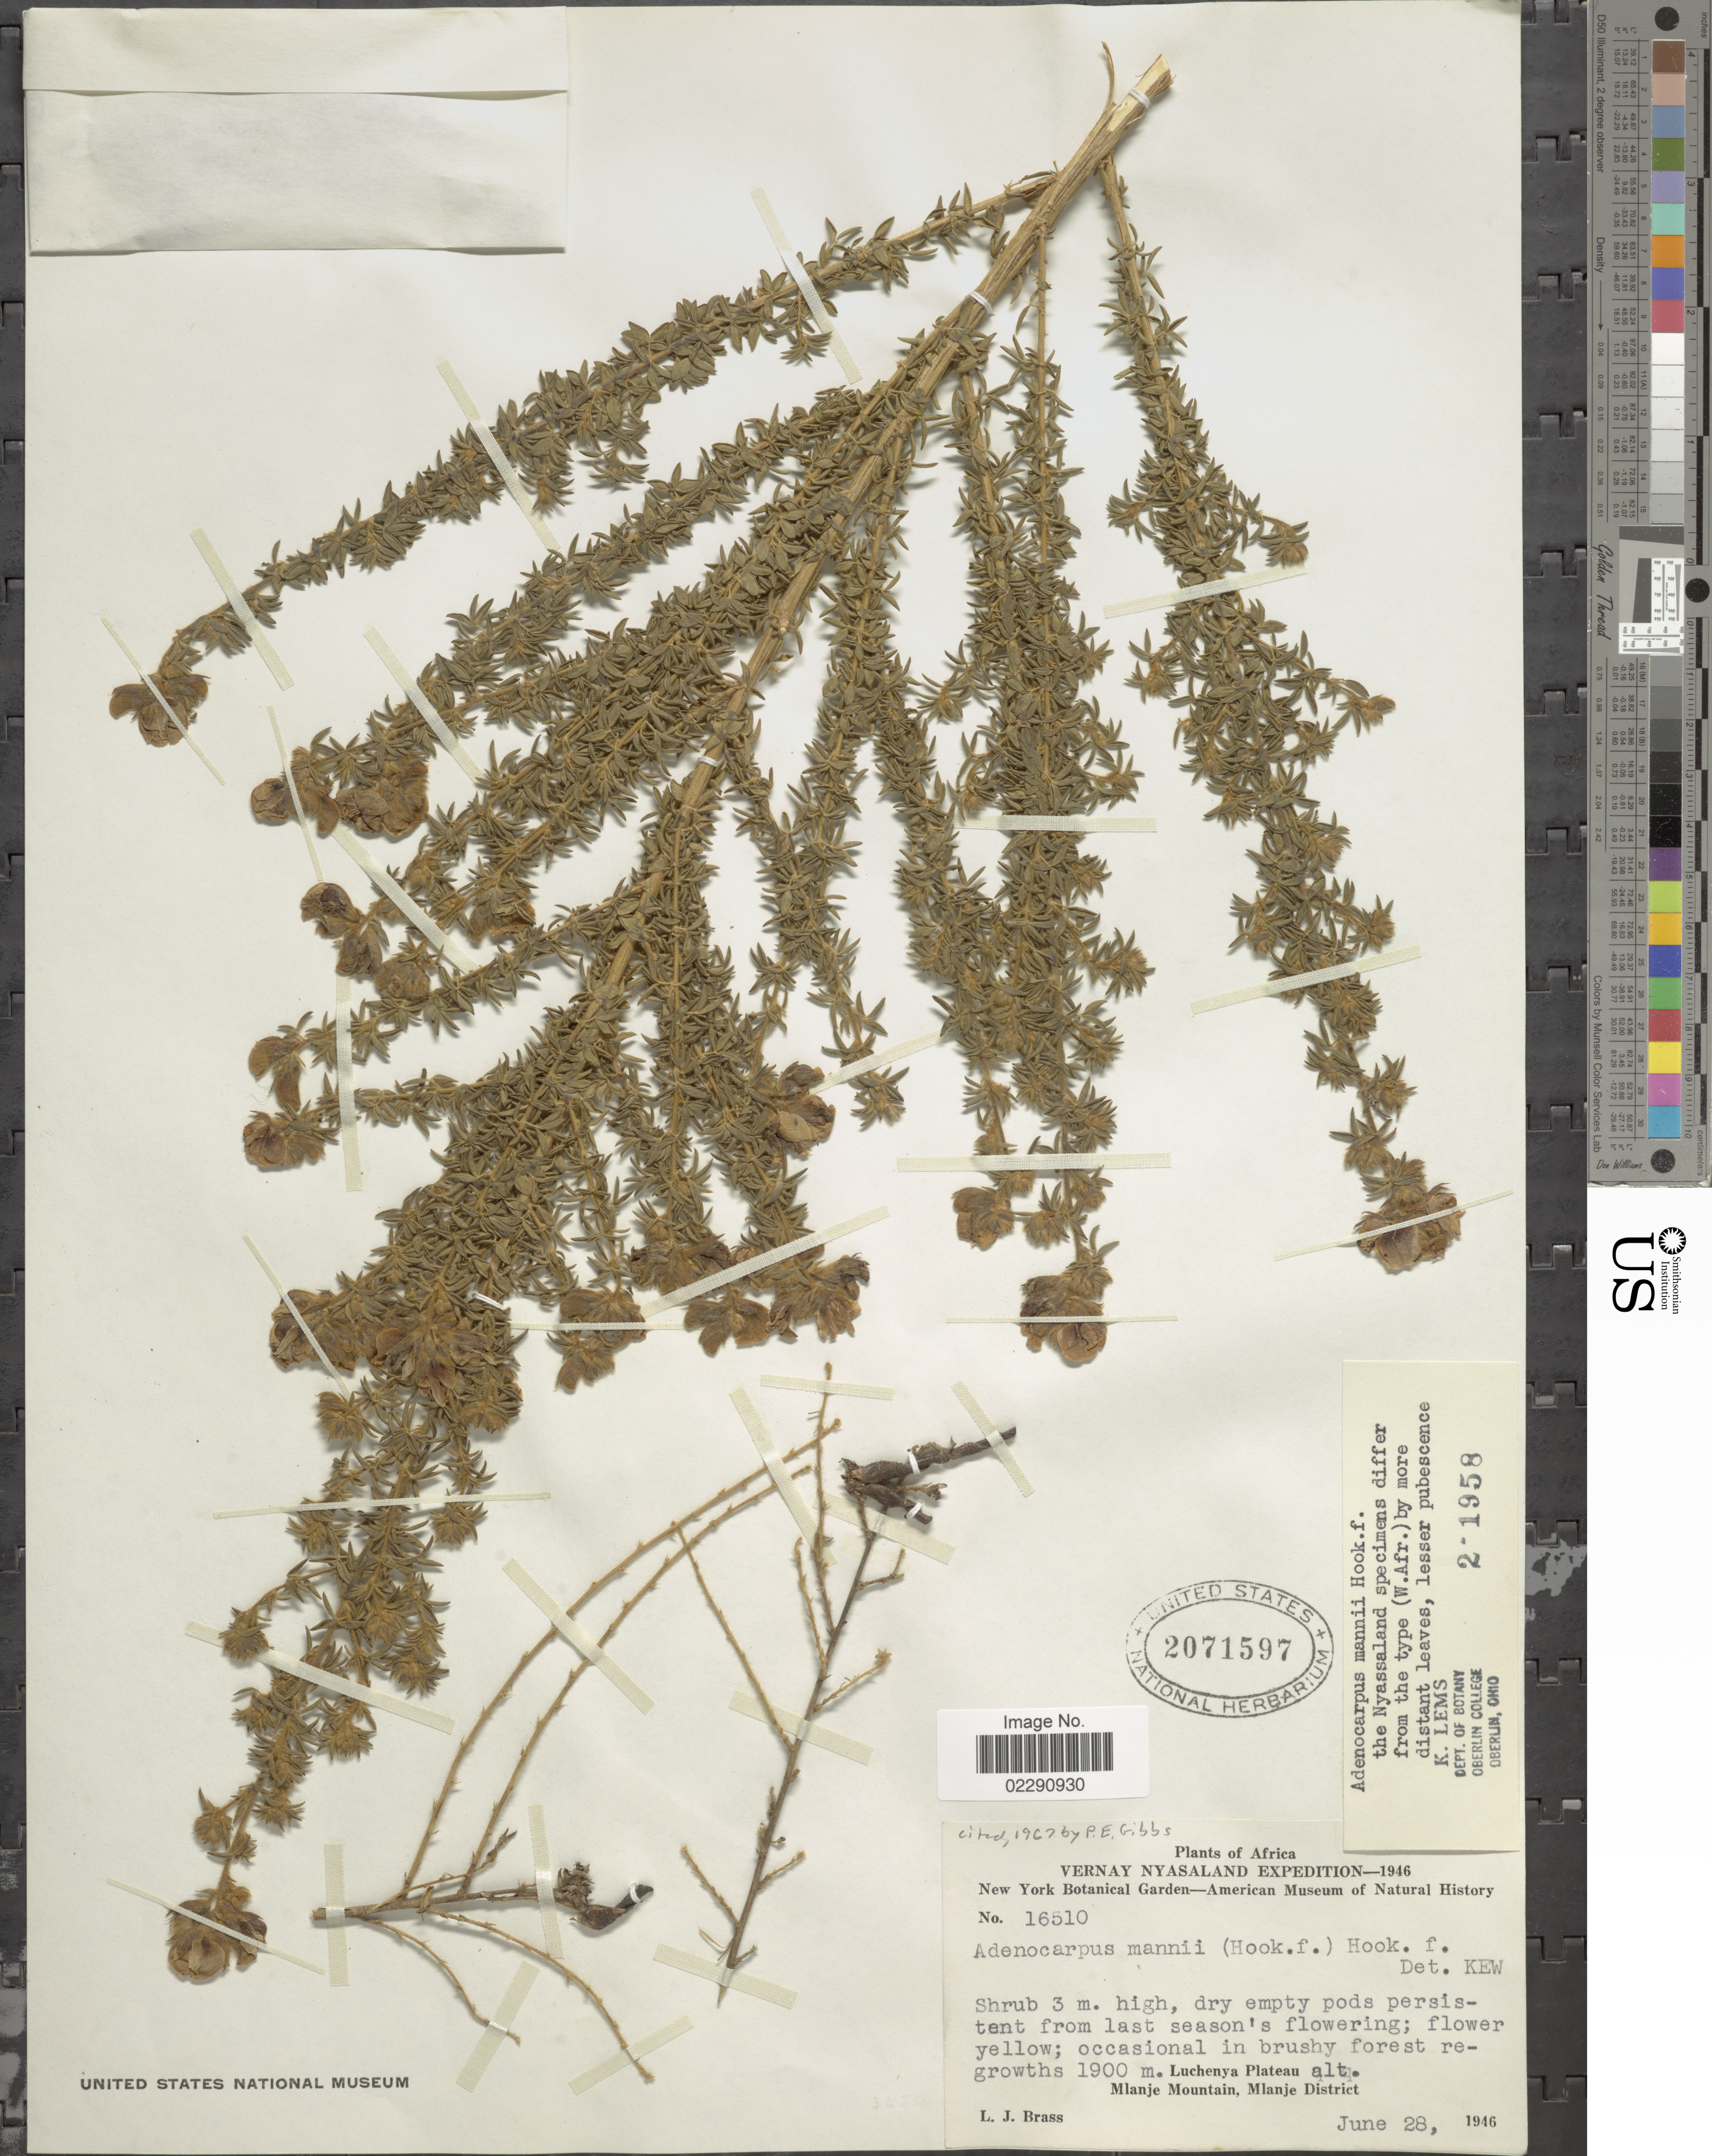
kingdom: Plantae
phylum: Tracheophyta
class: Magnoliopsida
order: Fabales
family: Fabaceae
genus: Adenocarpus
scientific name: Adenocarpus mannii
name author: (Hook. f.) Hook. f.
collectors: L. J. Brass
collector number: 16510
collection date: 1946-06-28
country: Malawi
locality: Vernay Nyasaland, Luchenya Plateau, Mlanje Mountain, Mlanje District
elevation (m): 1900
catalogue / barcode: US 2071597